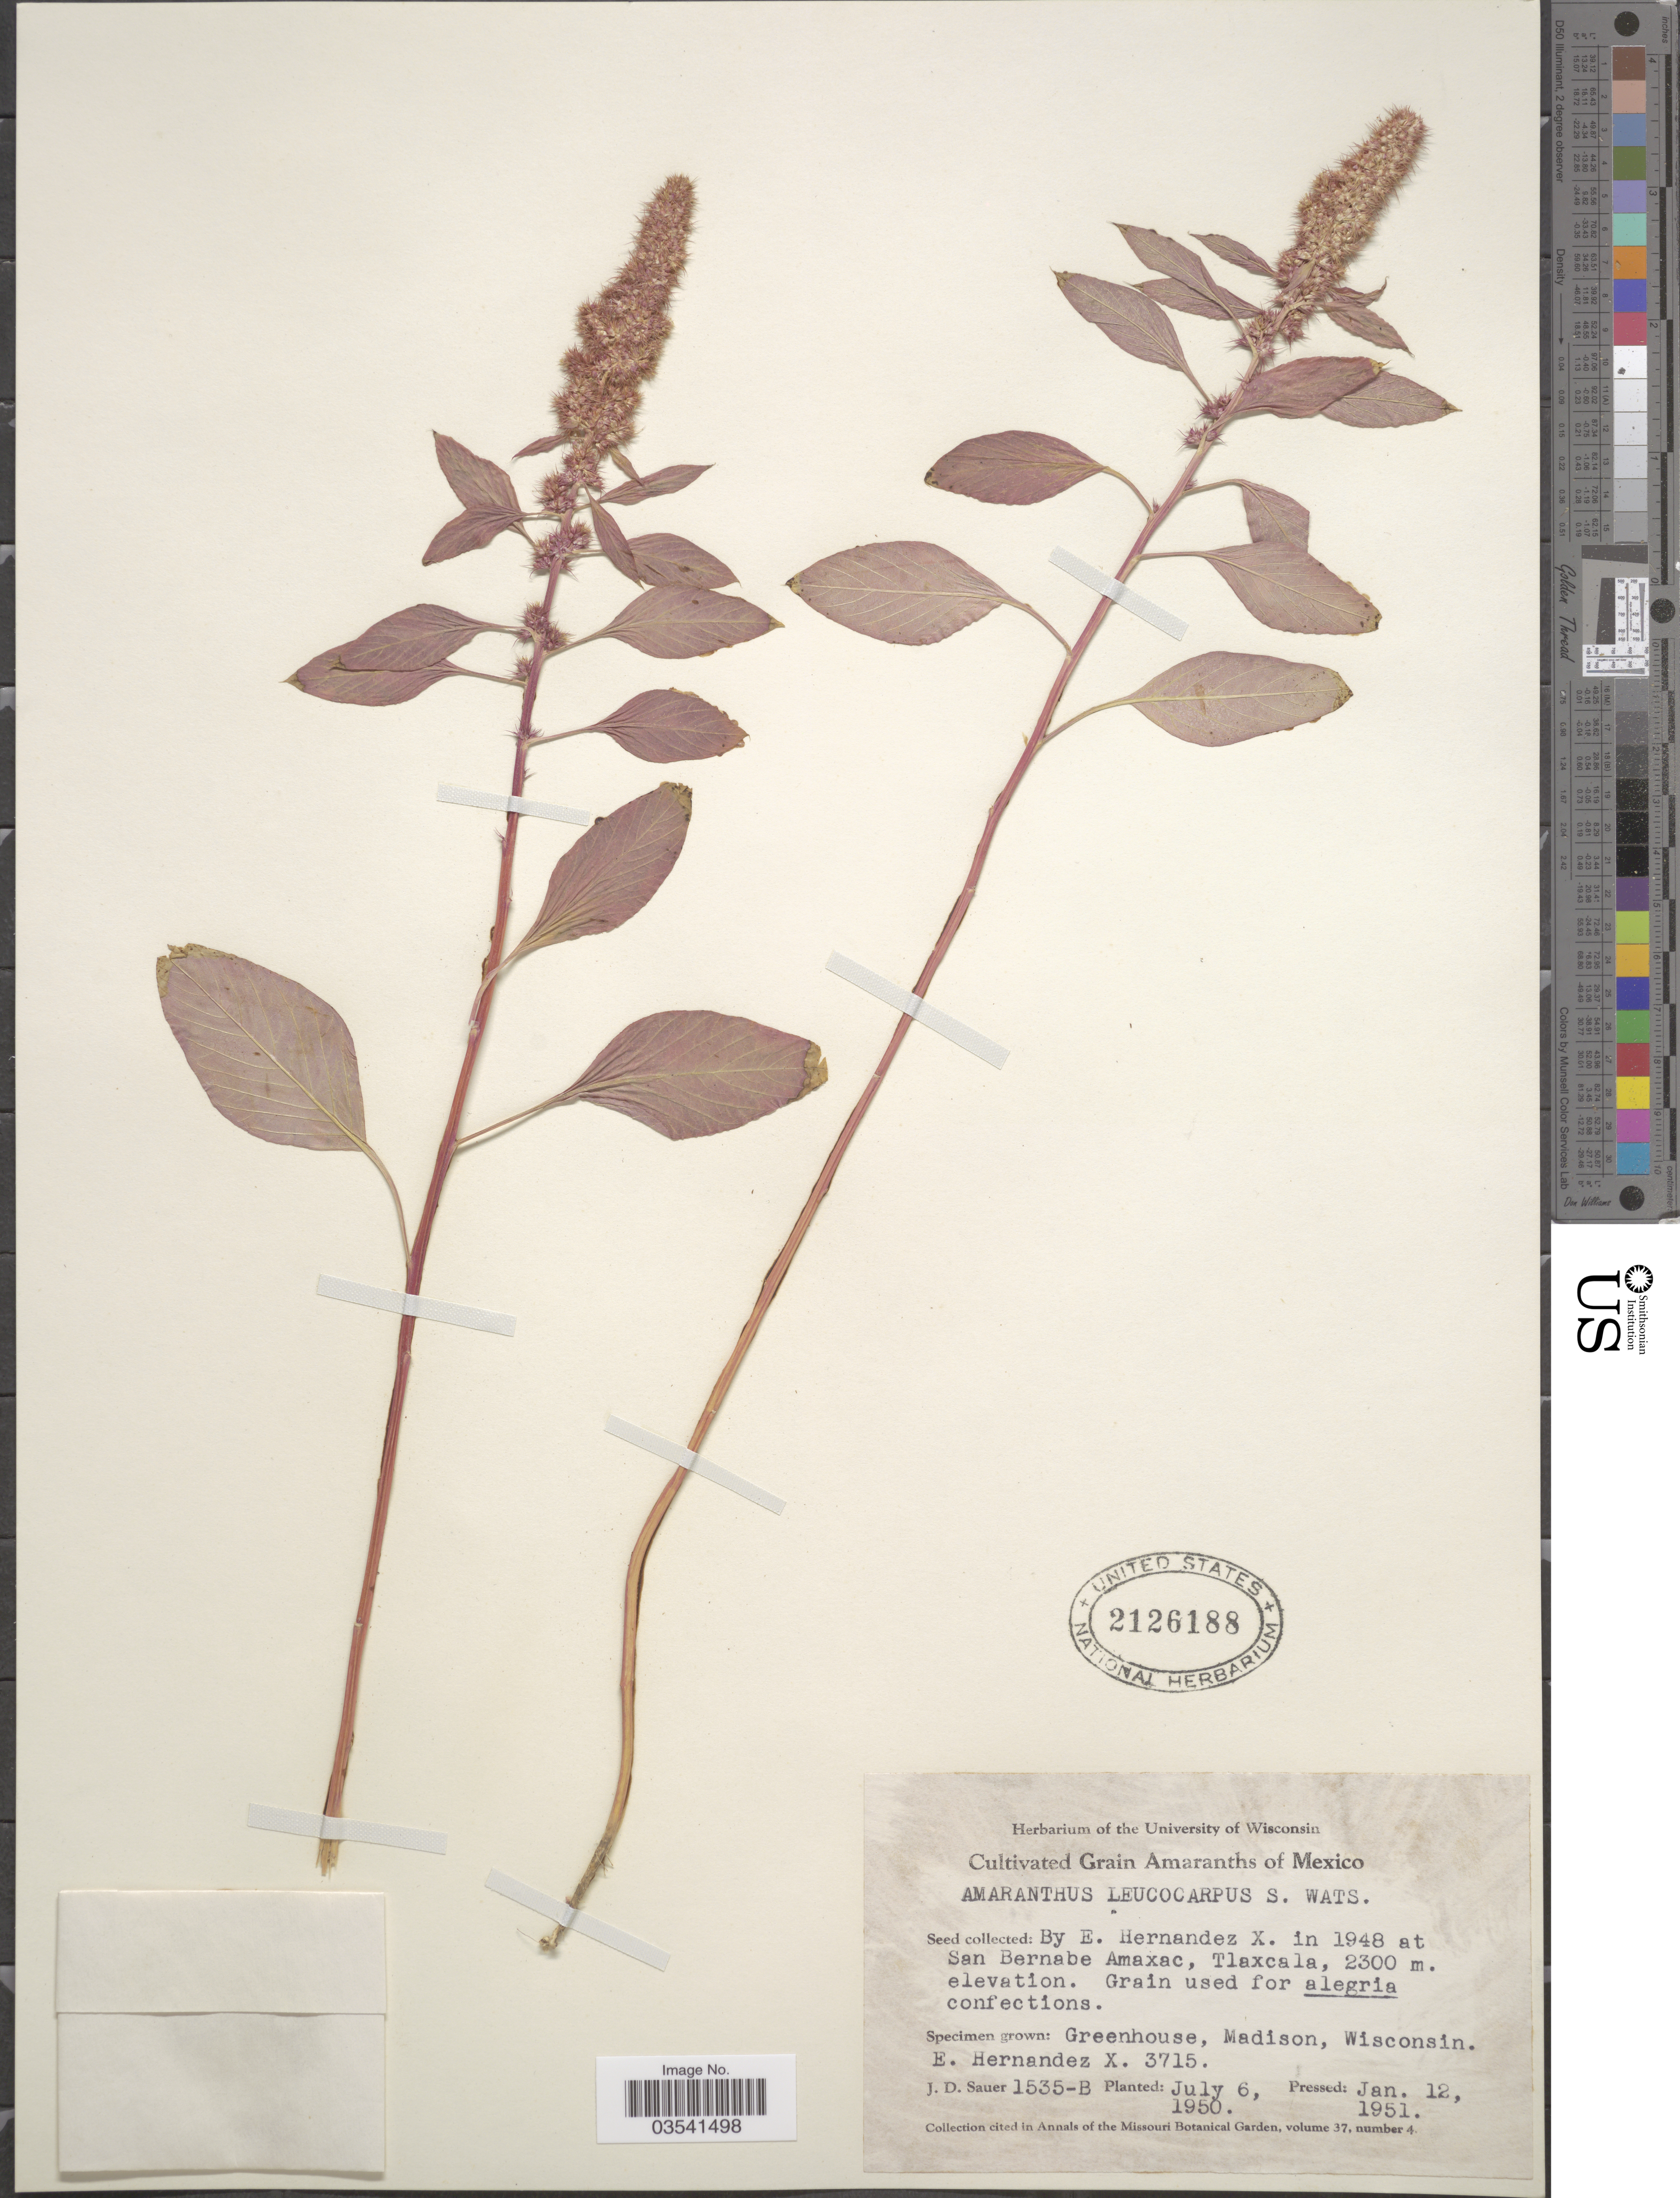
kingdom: Plantae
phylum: Tracheophyta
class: Magnoliopsida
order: Caryophyllales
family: Amaranthaceae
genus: Amaranthus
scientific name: Amaranthus leucocarpus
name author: S. Watson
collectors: E. Hernandez X. & J. D. Sauer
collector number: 3715/1535-B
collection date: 1950-07-06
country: United States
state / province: Wisconsin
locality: Greenhouse, Madison.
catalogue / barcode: US 2126188